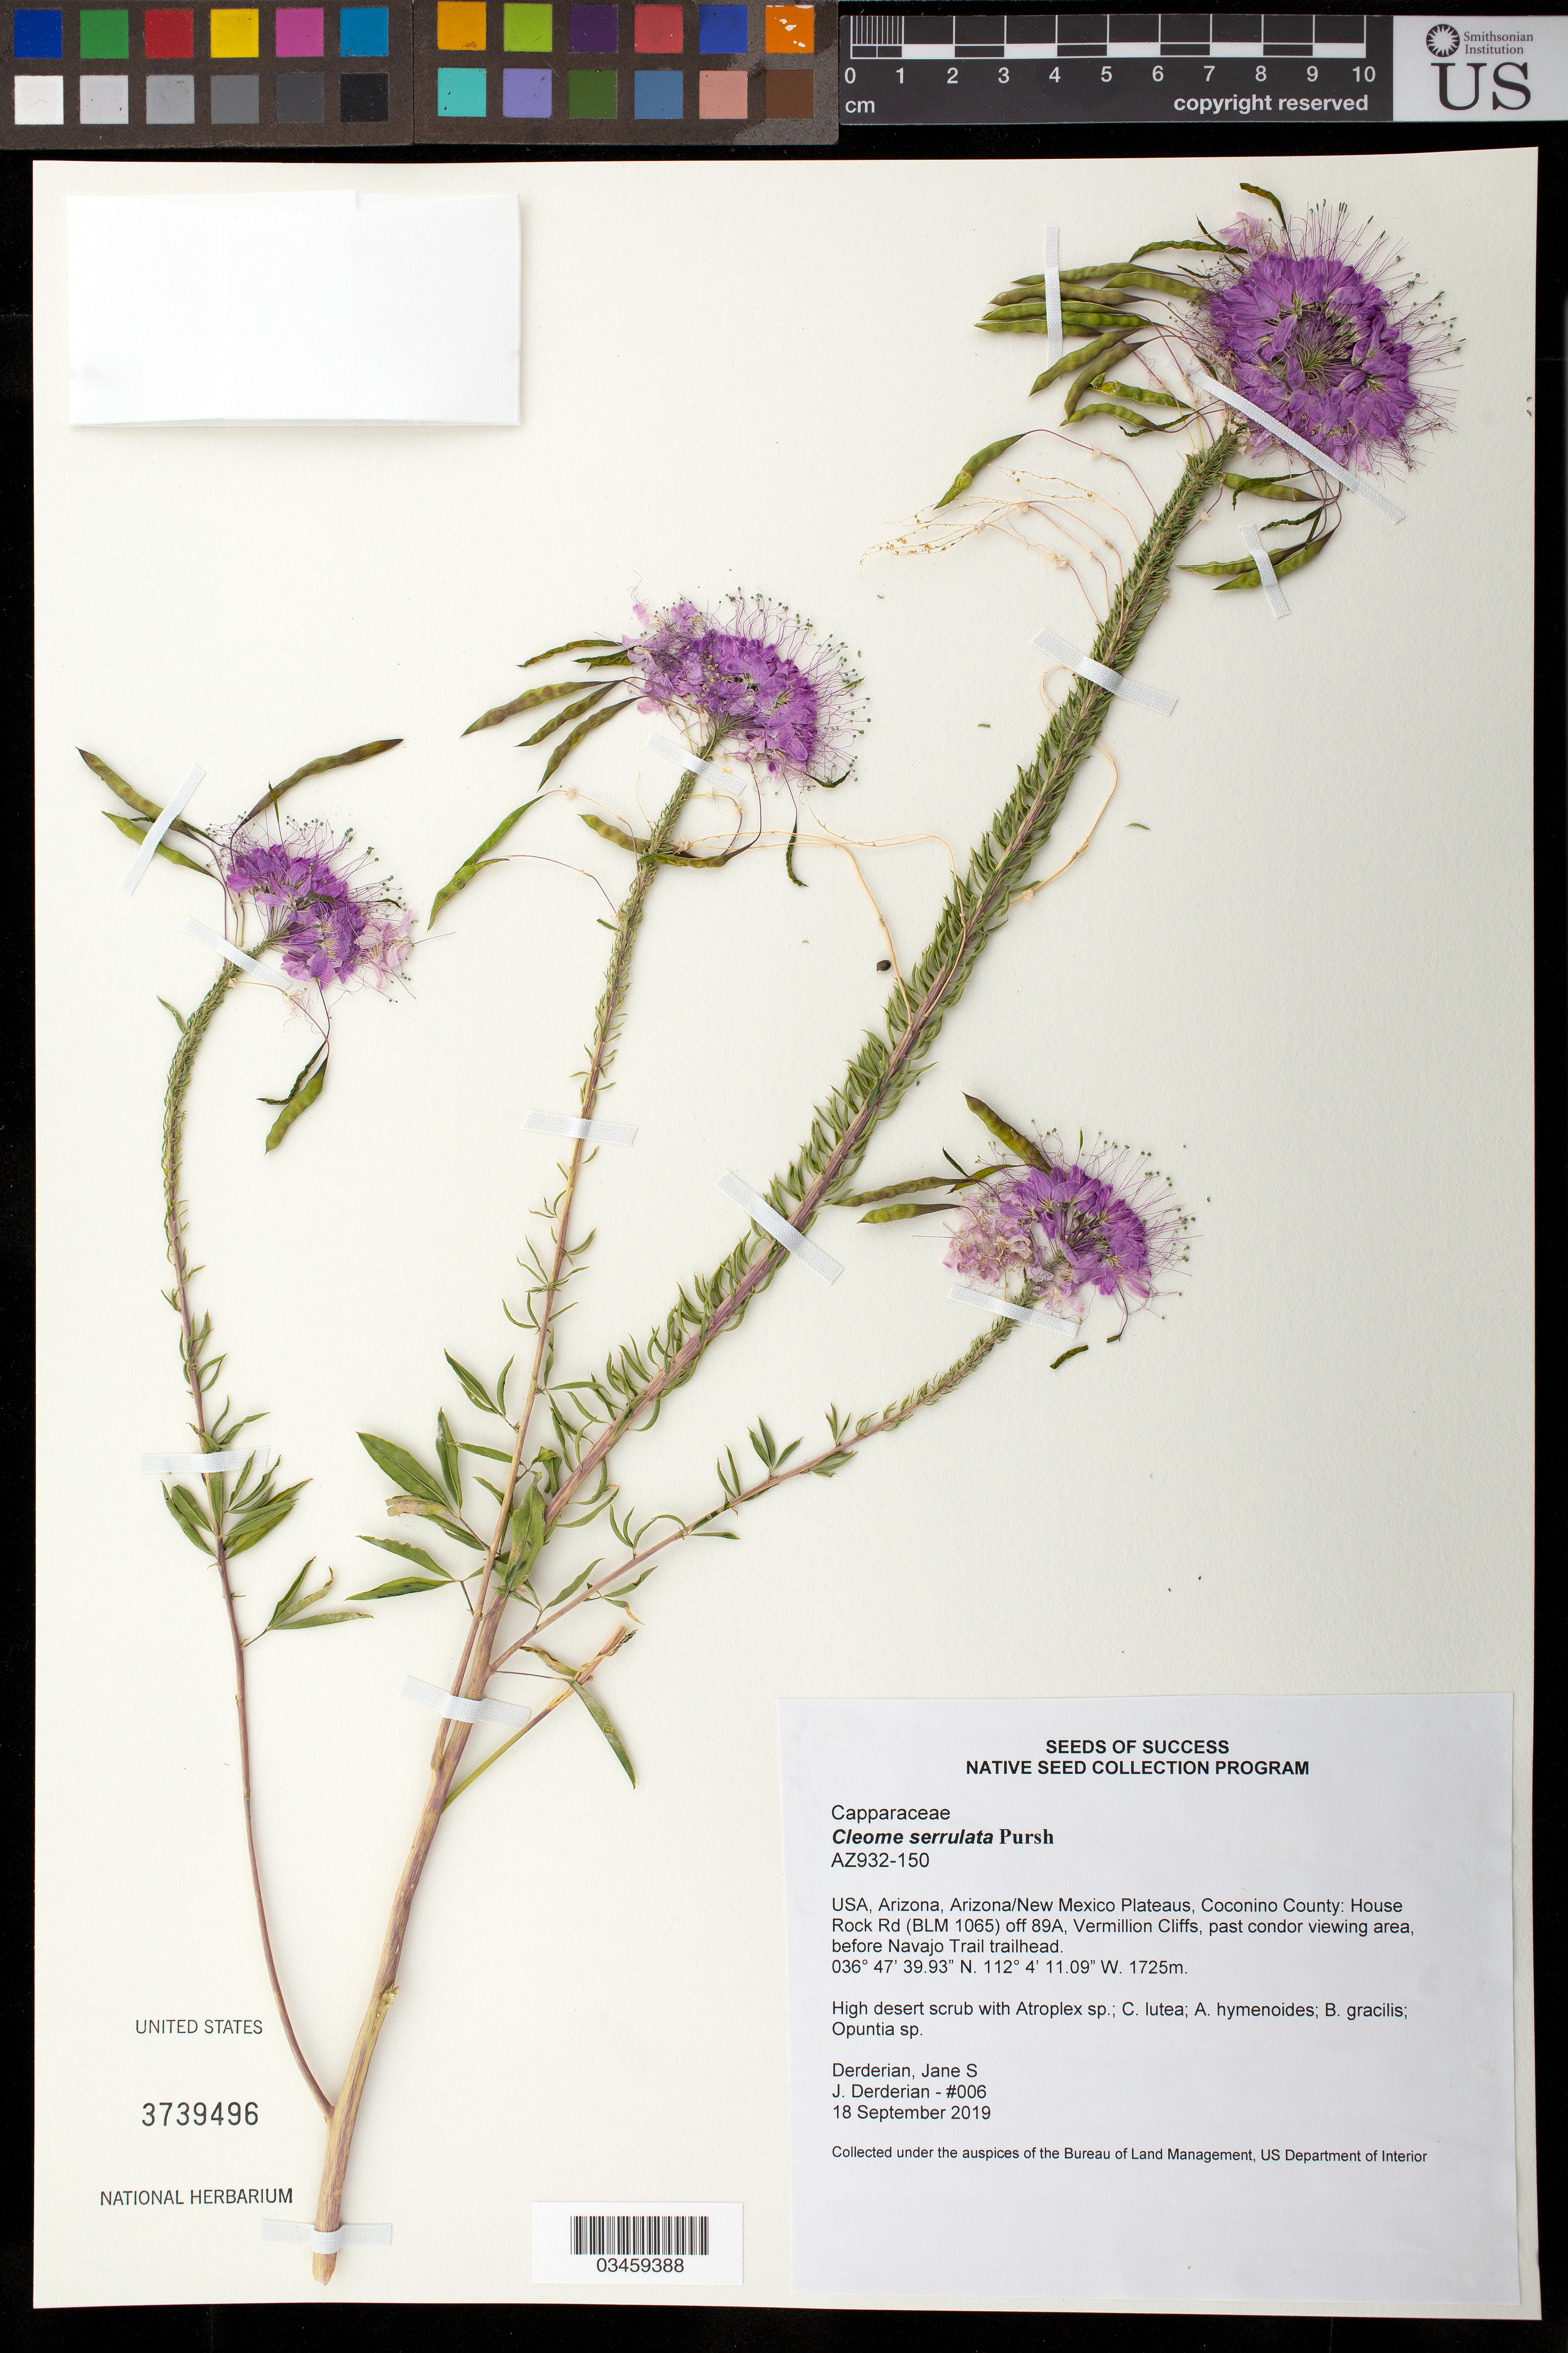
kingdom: Plantae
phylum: Tracheophyta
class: Magnoliopsida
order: Brassicales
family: Cleomaceae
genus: Cleomella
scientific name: Cleomella serrulata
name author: (Pursh) Roalson & J.C. Hall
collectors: J. Derderian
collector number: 006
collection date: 2019-09-18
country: United States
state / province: Arizona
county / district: Cococino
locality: Arizona/Mexico Plateaus, BLM 1065, House Rock Rd off 89A, Vermillion Cliffs, before Navajo Trail trailhead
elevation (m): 1725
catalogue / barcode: US 3739496